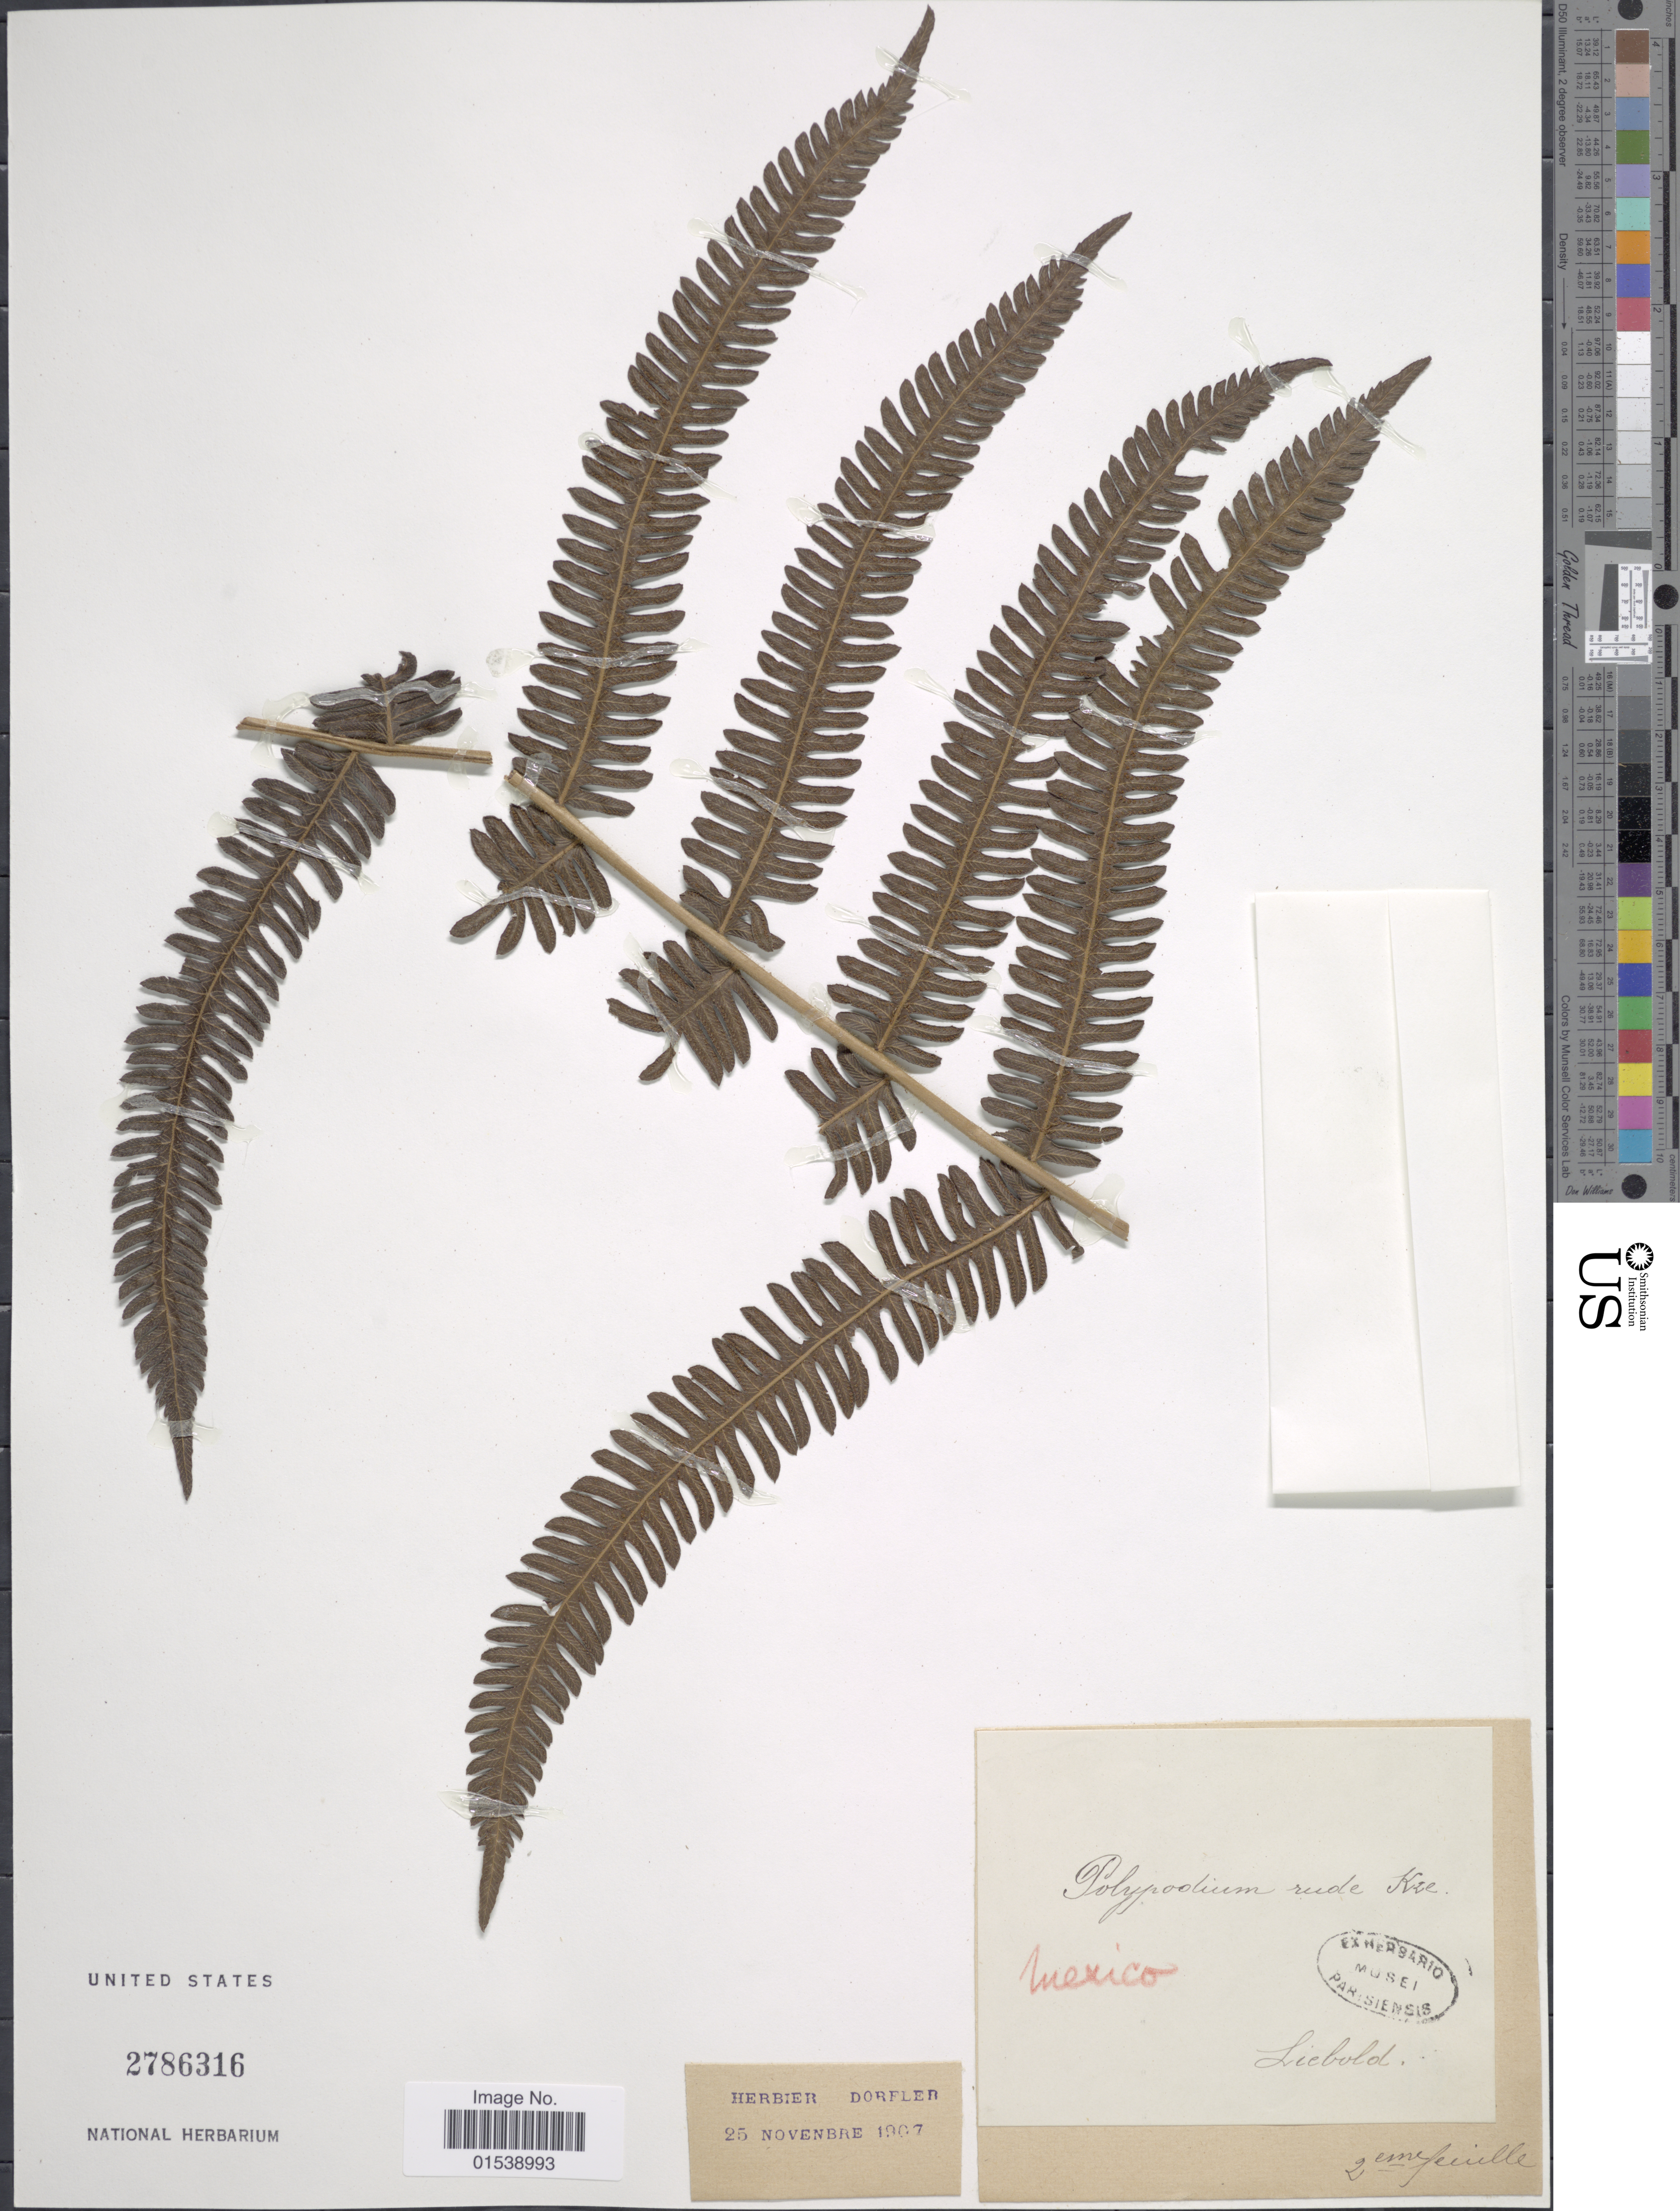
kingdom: Plantae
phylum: Tracheophyta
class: Polypodiopsida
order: Polypodiales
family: Thelypteridaceae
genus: Amauropelta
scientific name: Amauropelta rudis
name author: (Kunze) Pic. Serm.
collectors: -. Leibold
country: Mexico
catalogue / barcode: US 2786316